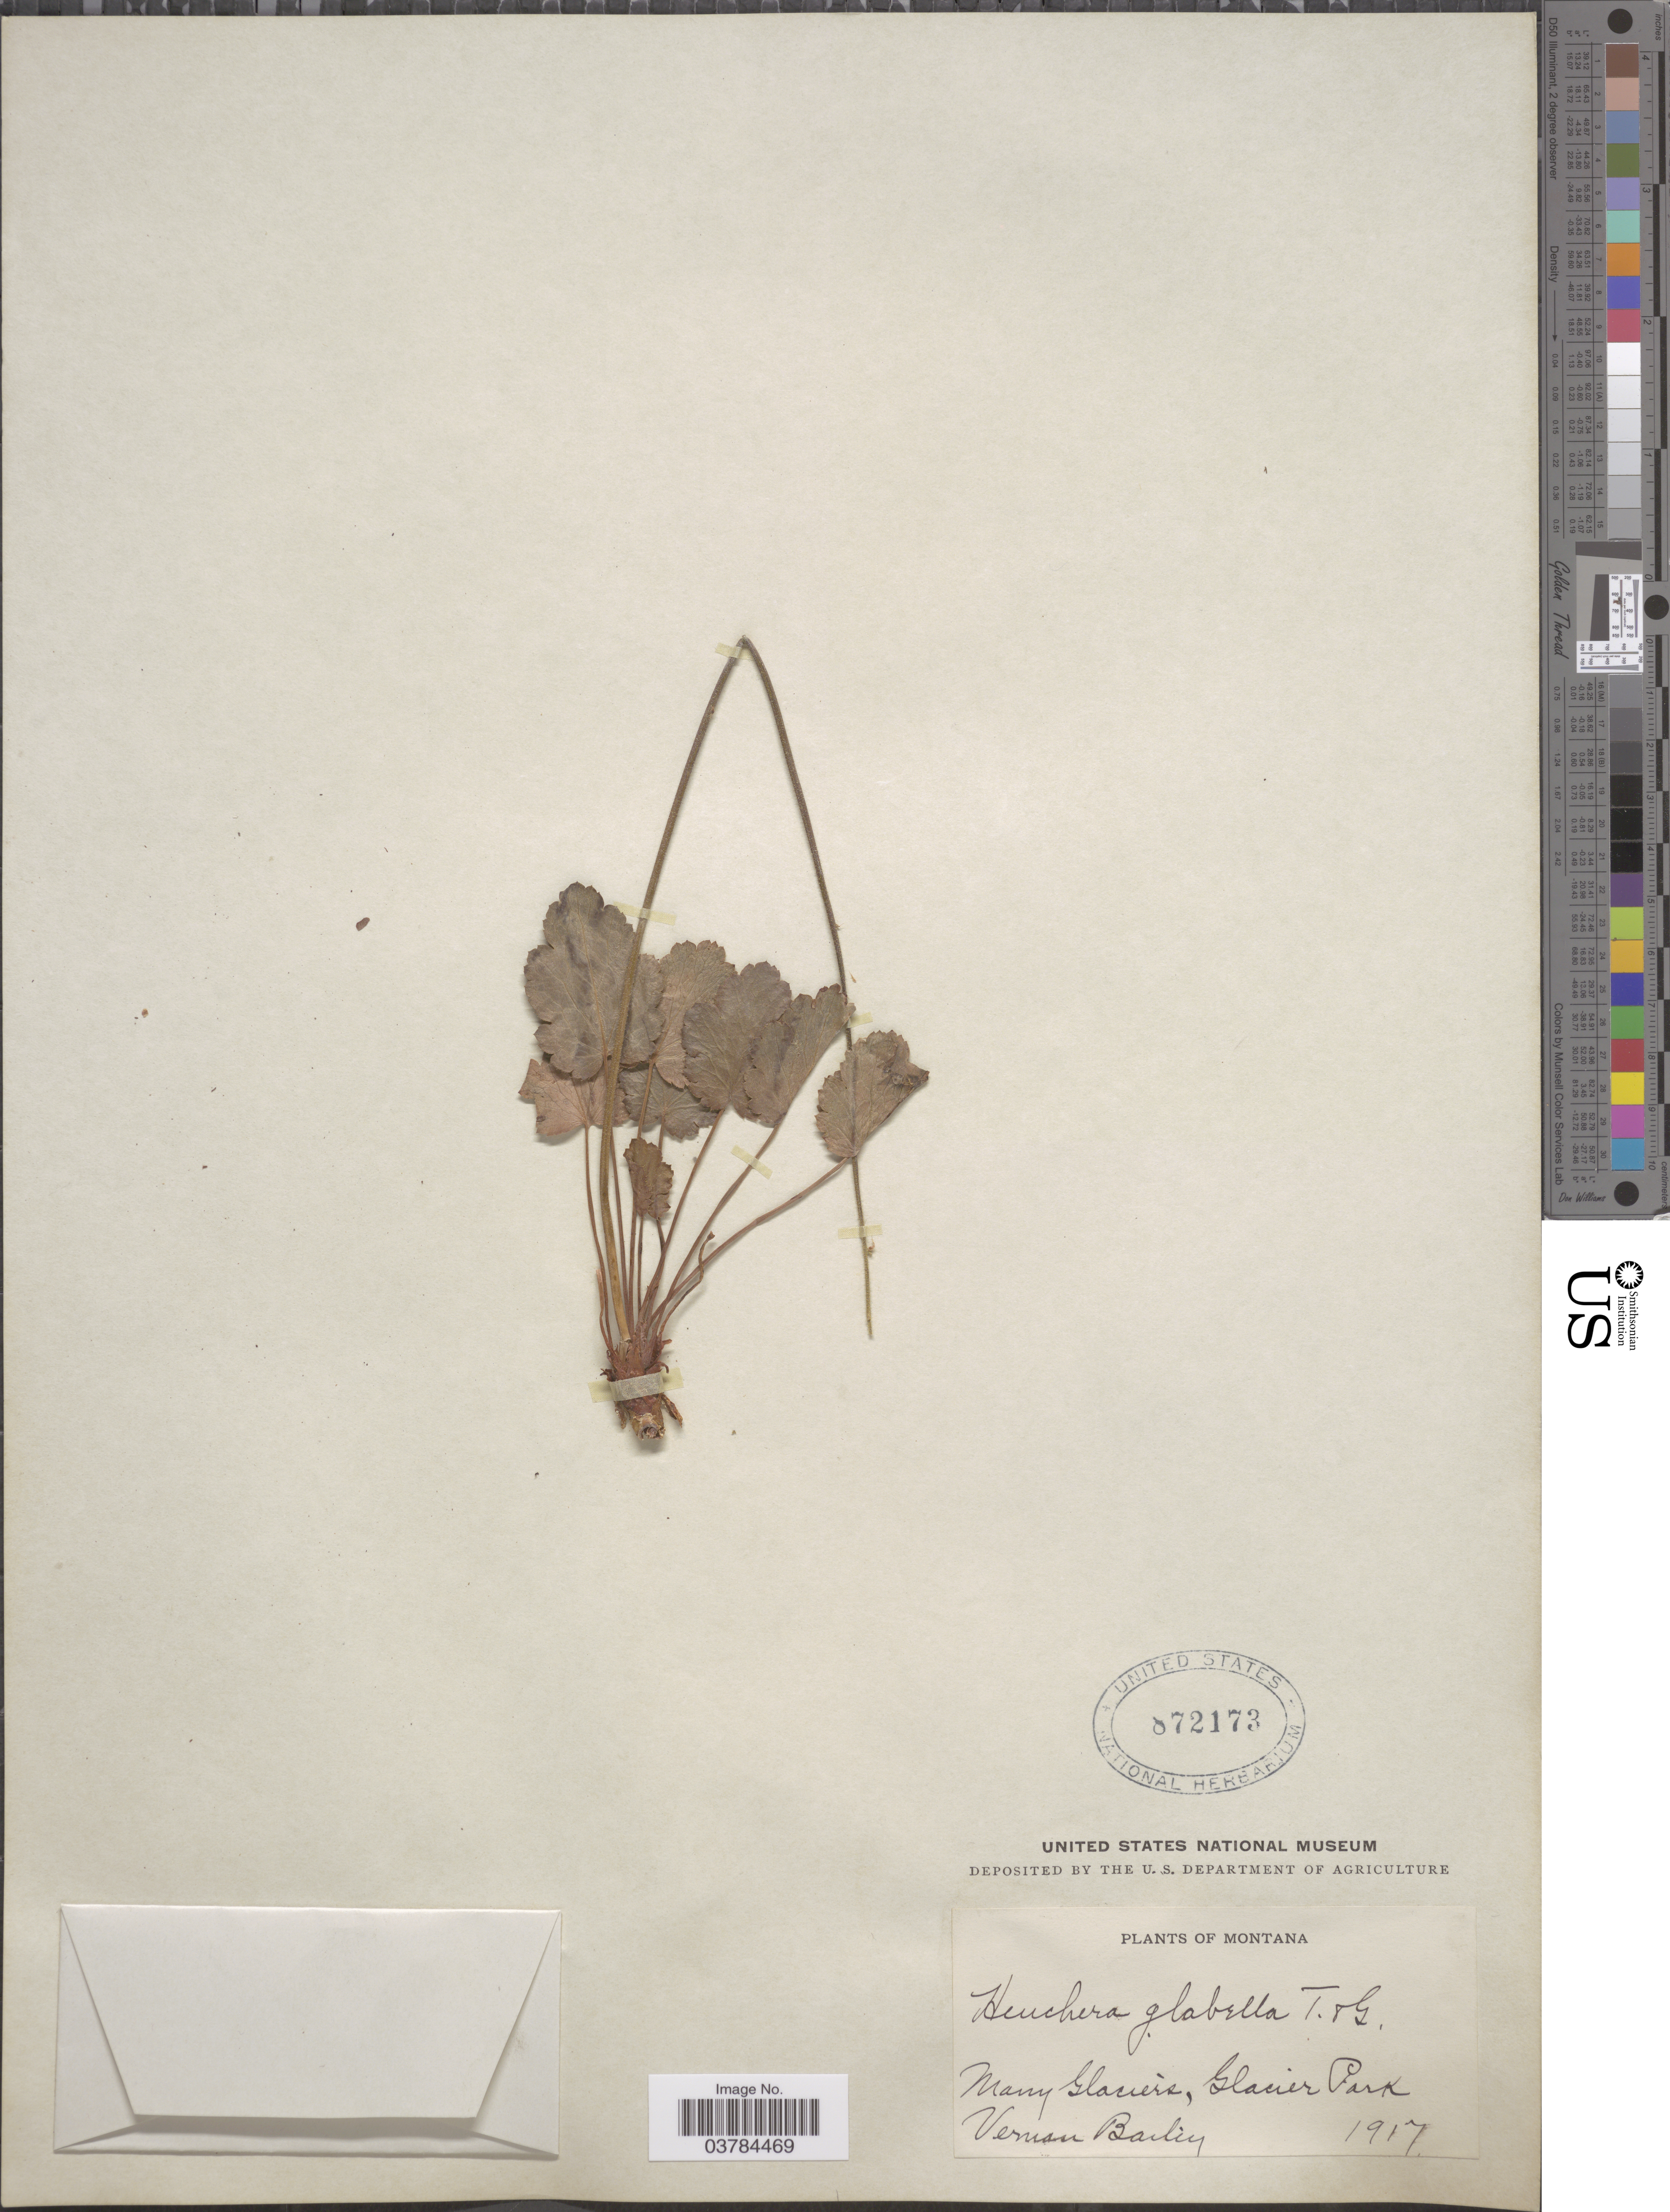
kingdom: Plantae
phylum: Tracheophyta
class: Magnoliopsida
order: Saxifragales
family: Saxifragaceae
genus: Heuchera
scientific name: Heuchera glabella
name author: Torr. & A. Gray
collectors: V. O. Bailey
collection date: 1917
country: United States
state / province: Montana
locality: Many Glaciers, Glacier Park.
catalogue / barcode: US 872173